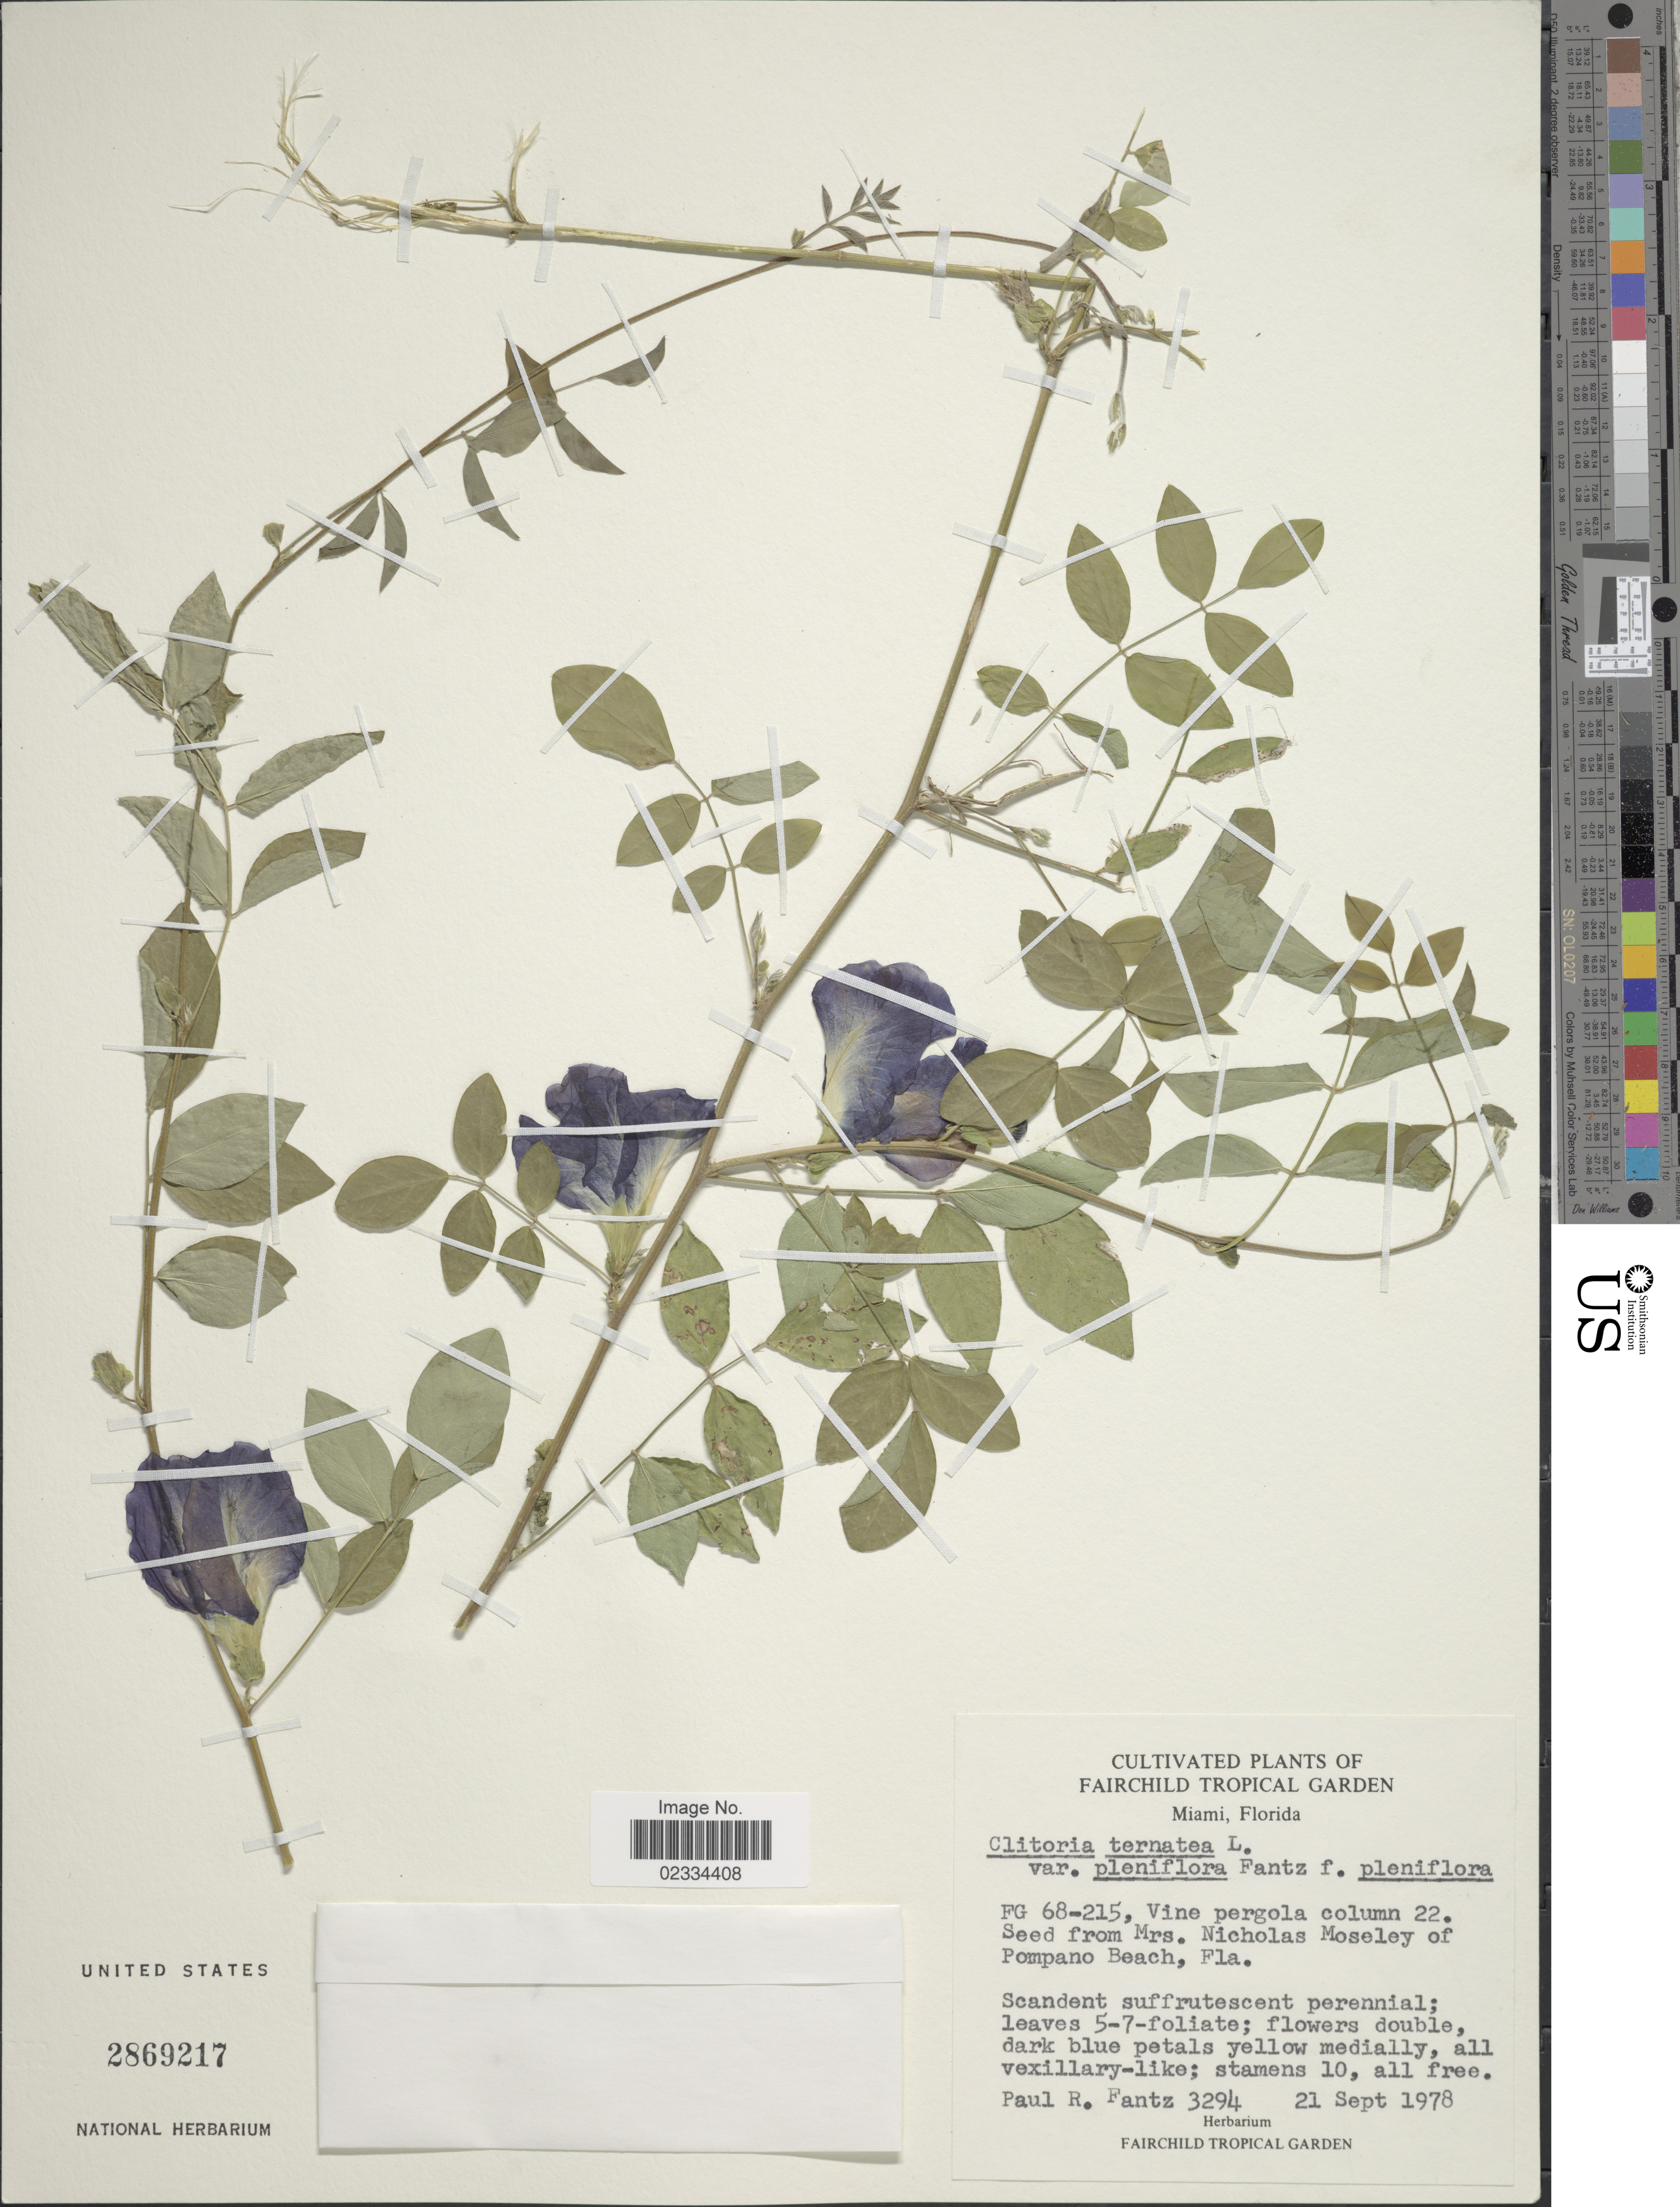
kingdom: Plantae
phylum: Tracheophyta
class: Magnoliopsida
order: Fabales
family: Fabaceae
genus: Clitoria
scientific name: Clitoria ternatea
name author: L.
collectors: P. R. Fantz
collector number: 3294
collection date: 1978-09-21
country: United States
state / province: Florida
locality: Miami. Fairchild Tropical Garden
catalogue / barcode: US 2869217